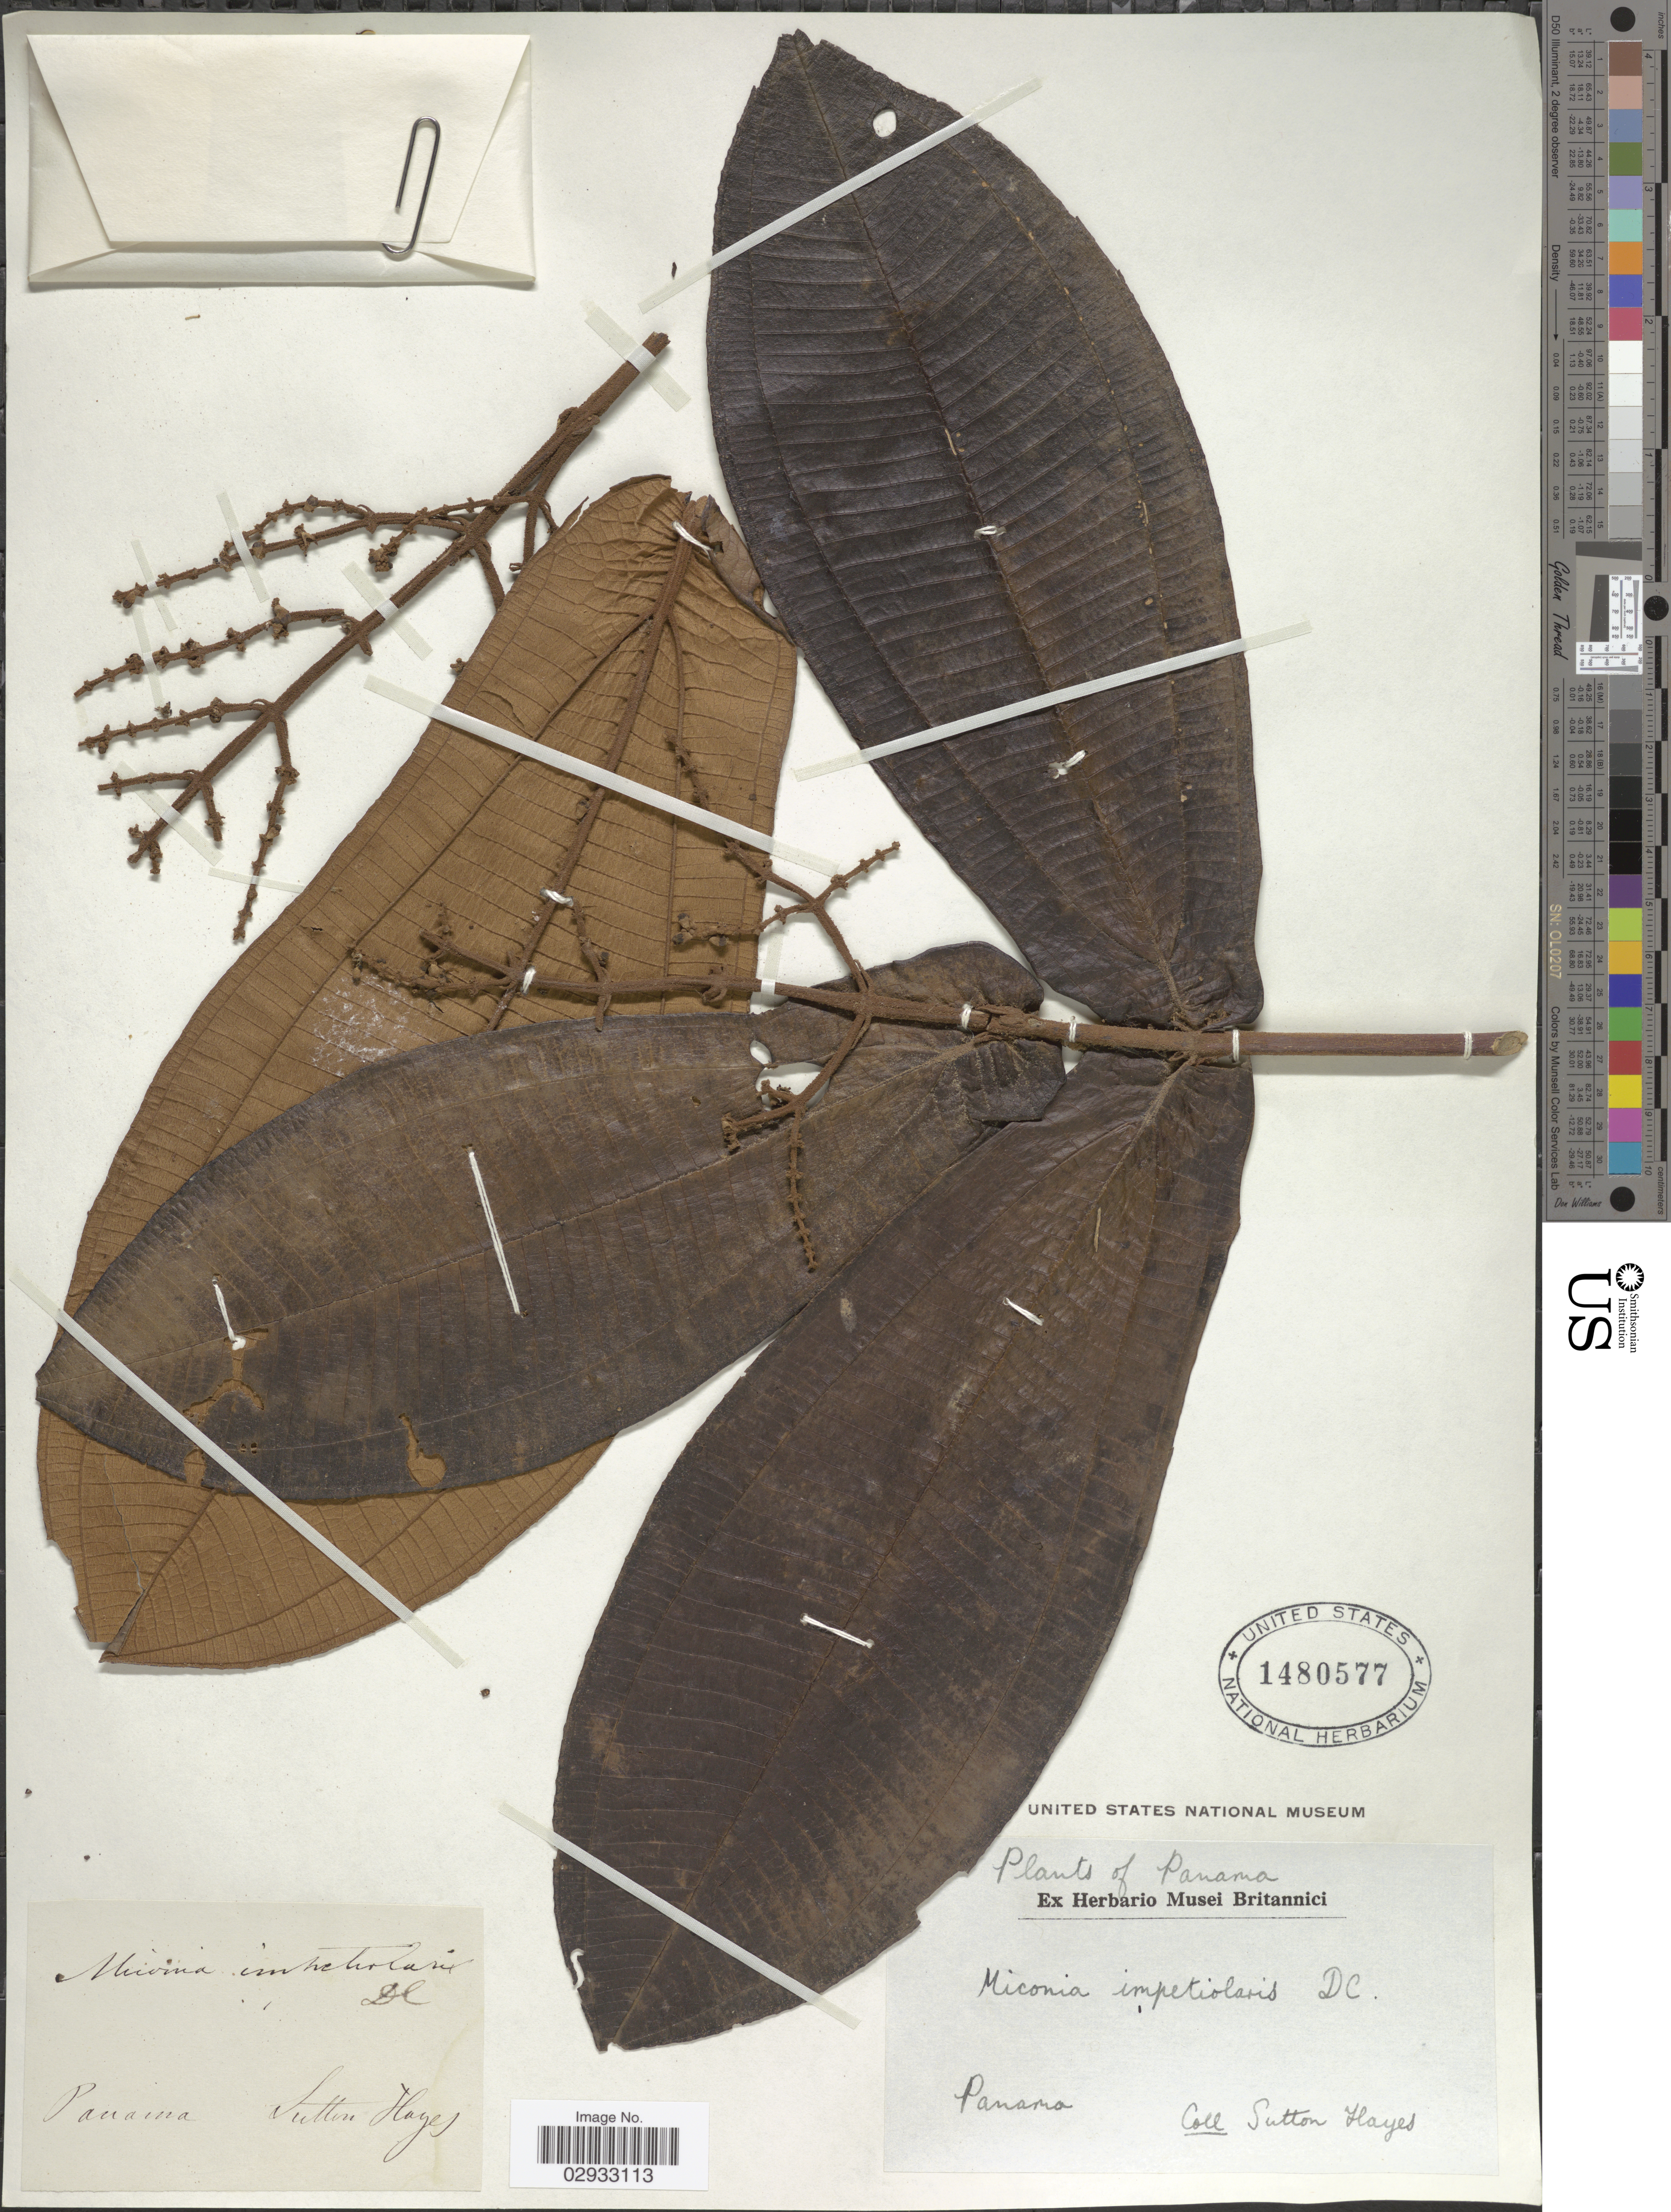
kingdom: Plantae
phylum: Tracheophyta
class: Magnoliopsida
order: Myrtales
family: Melastomataceae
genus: Miconia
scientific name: Miconia impetiolaris var. pandurifolia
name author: Naudin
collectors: S. Hayes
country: Panama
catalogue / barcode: US 1480577